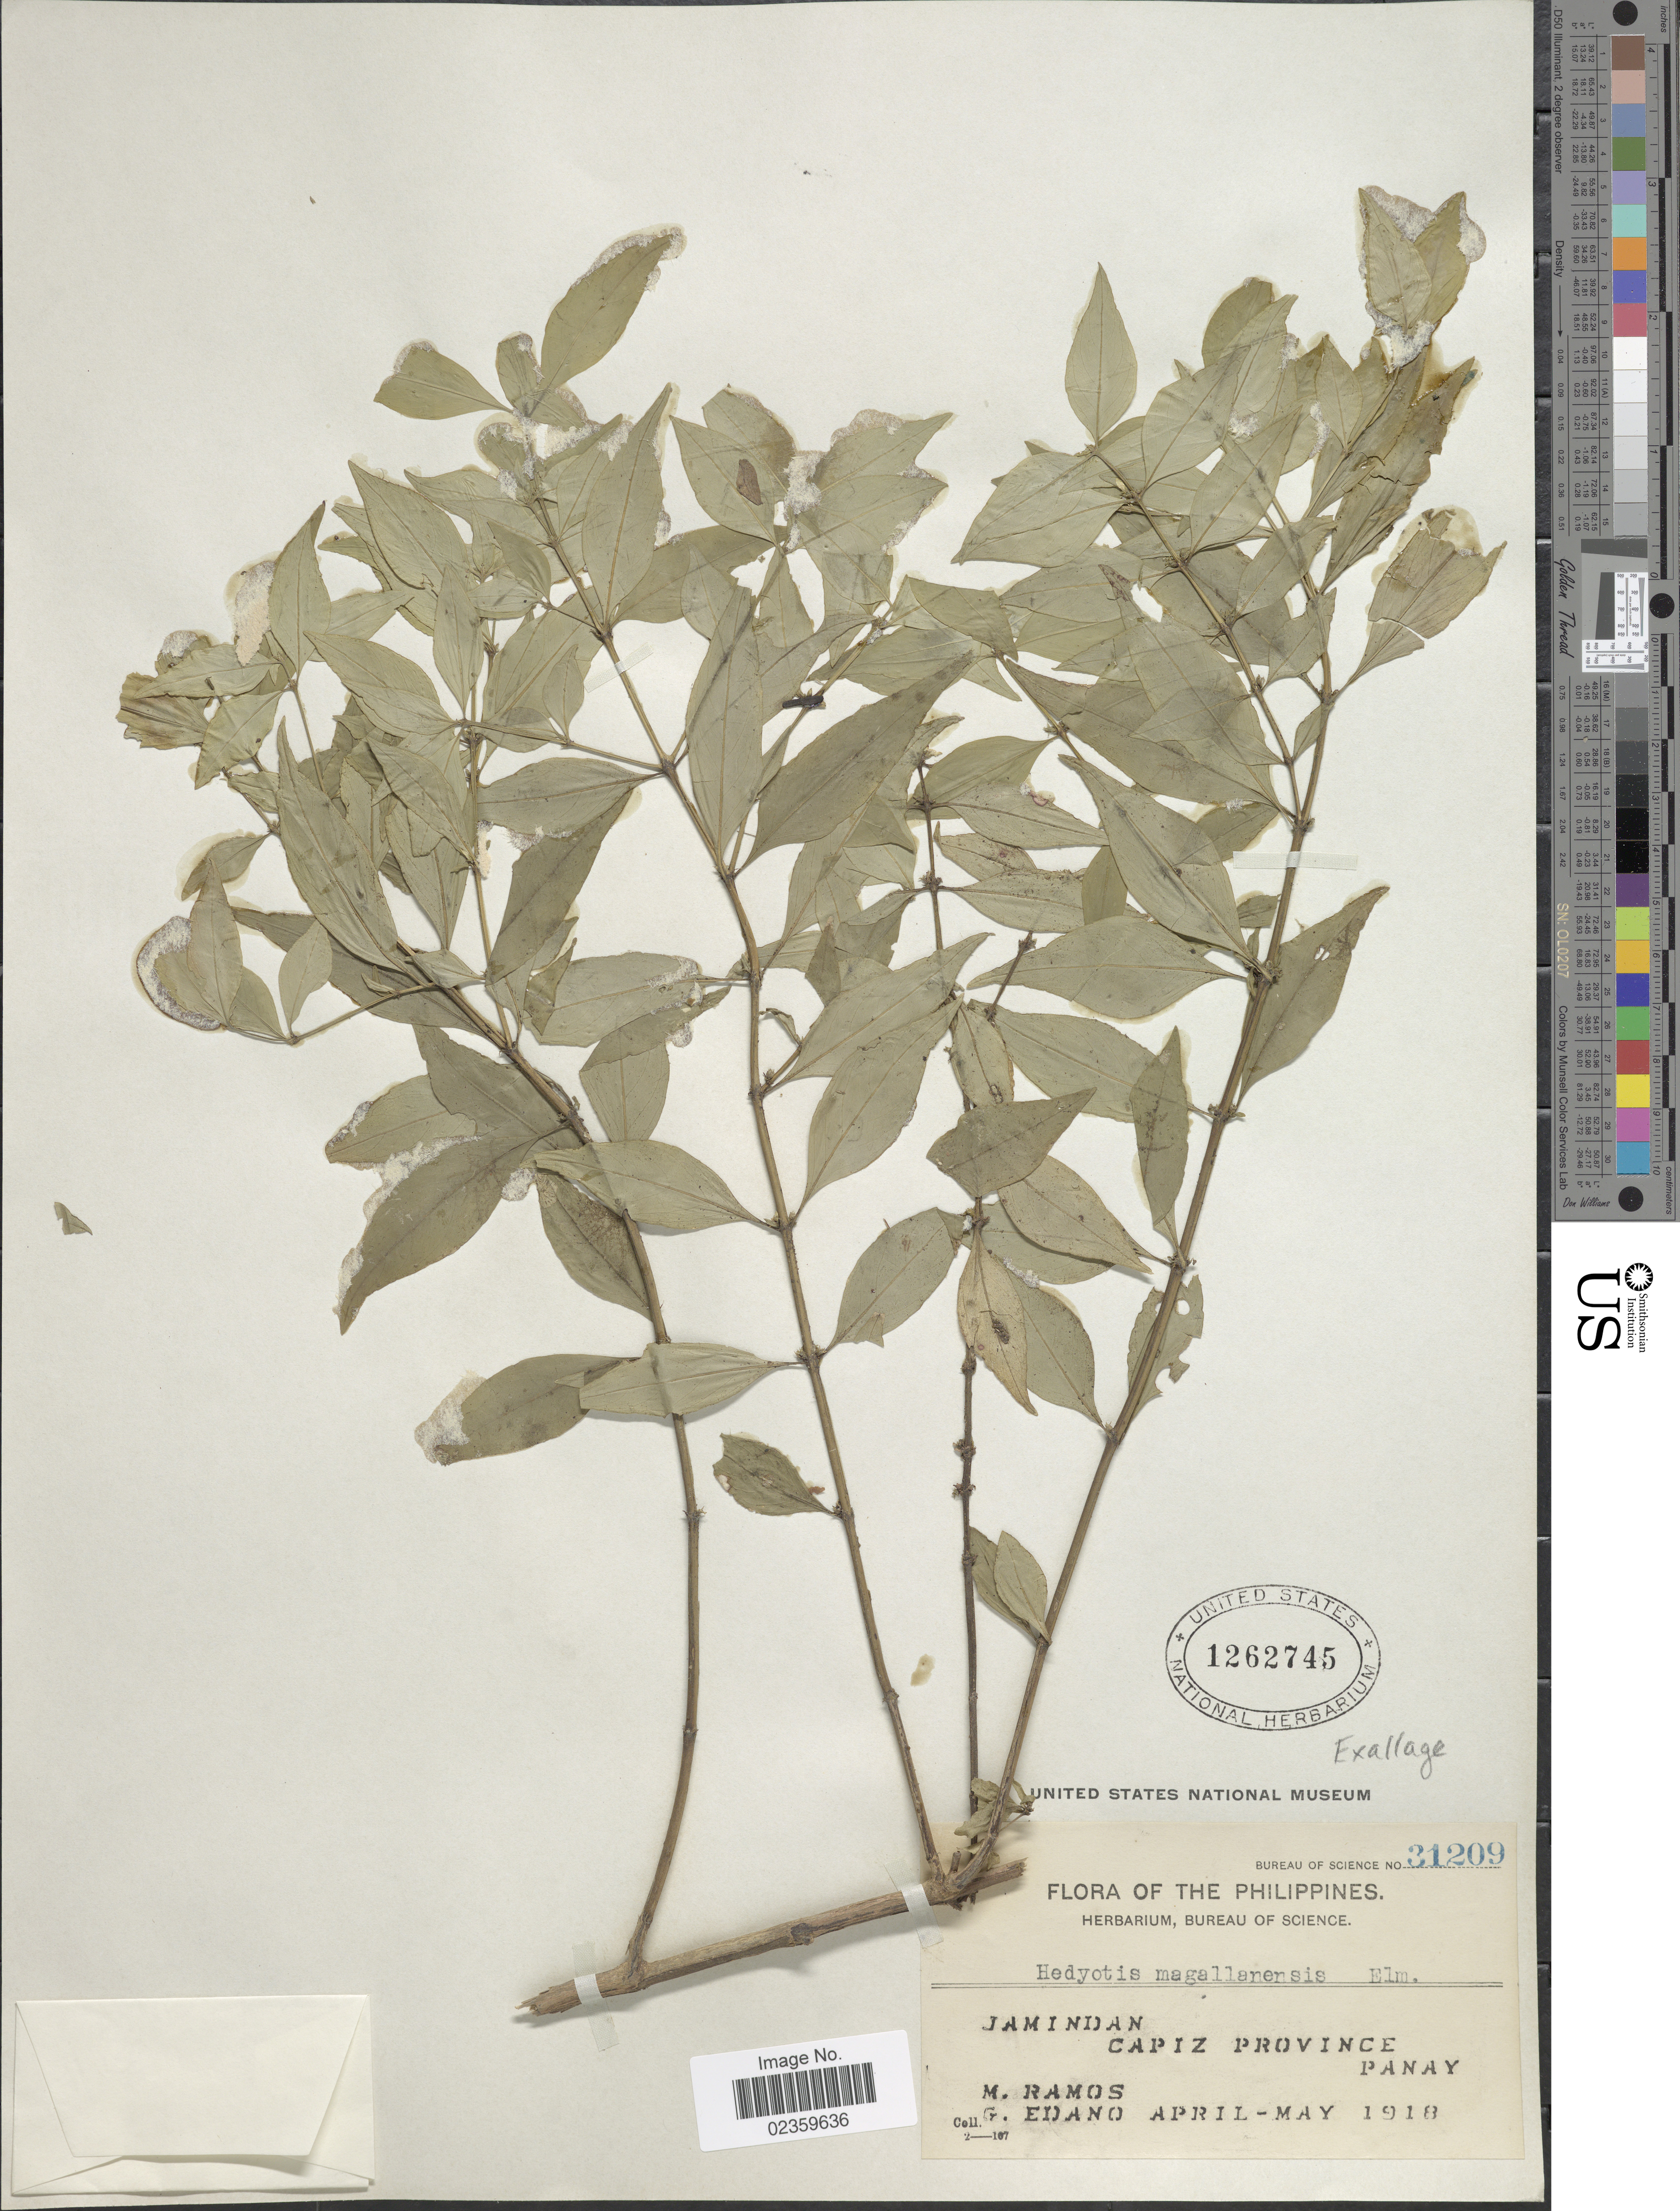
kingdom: Plantae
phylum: Tracheophyta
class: Magnoliopsida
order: Gentianales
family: Rubiaceae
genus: Exallage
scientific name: Exallage buruensis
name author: (Miq.) Bremek.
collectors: M. Ramos & G. Edaño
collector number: Bureau of Science 31209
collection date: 1918-04/1918-05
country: Philippines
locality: Jamindan. Capiz Province. Panay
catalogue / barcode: US 1262745